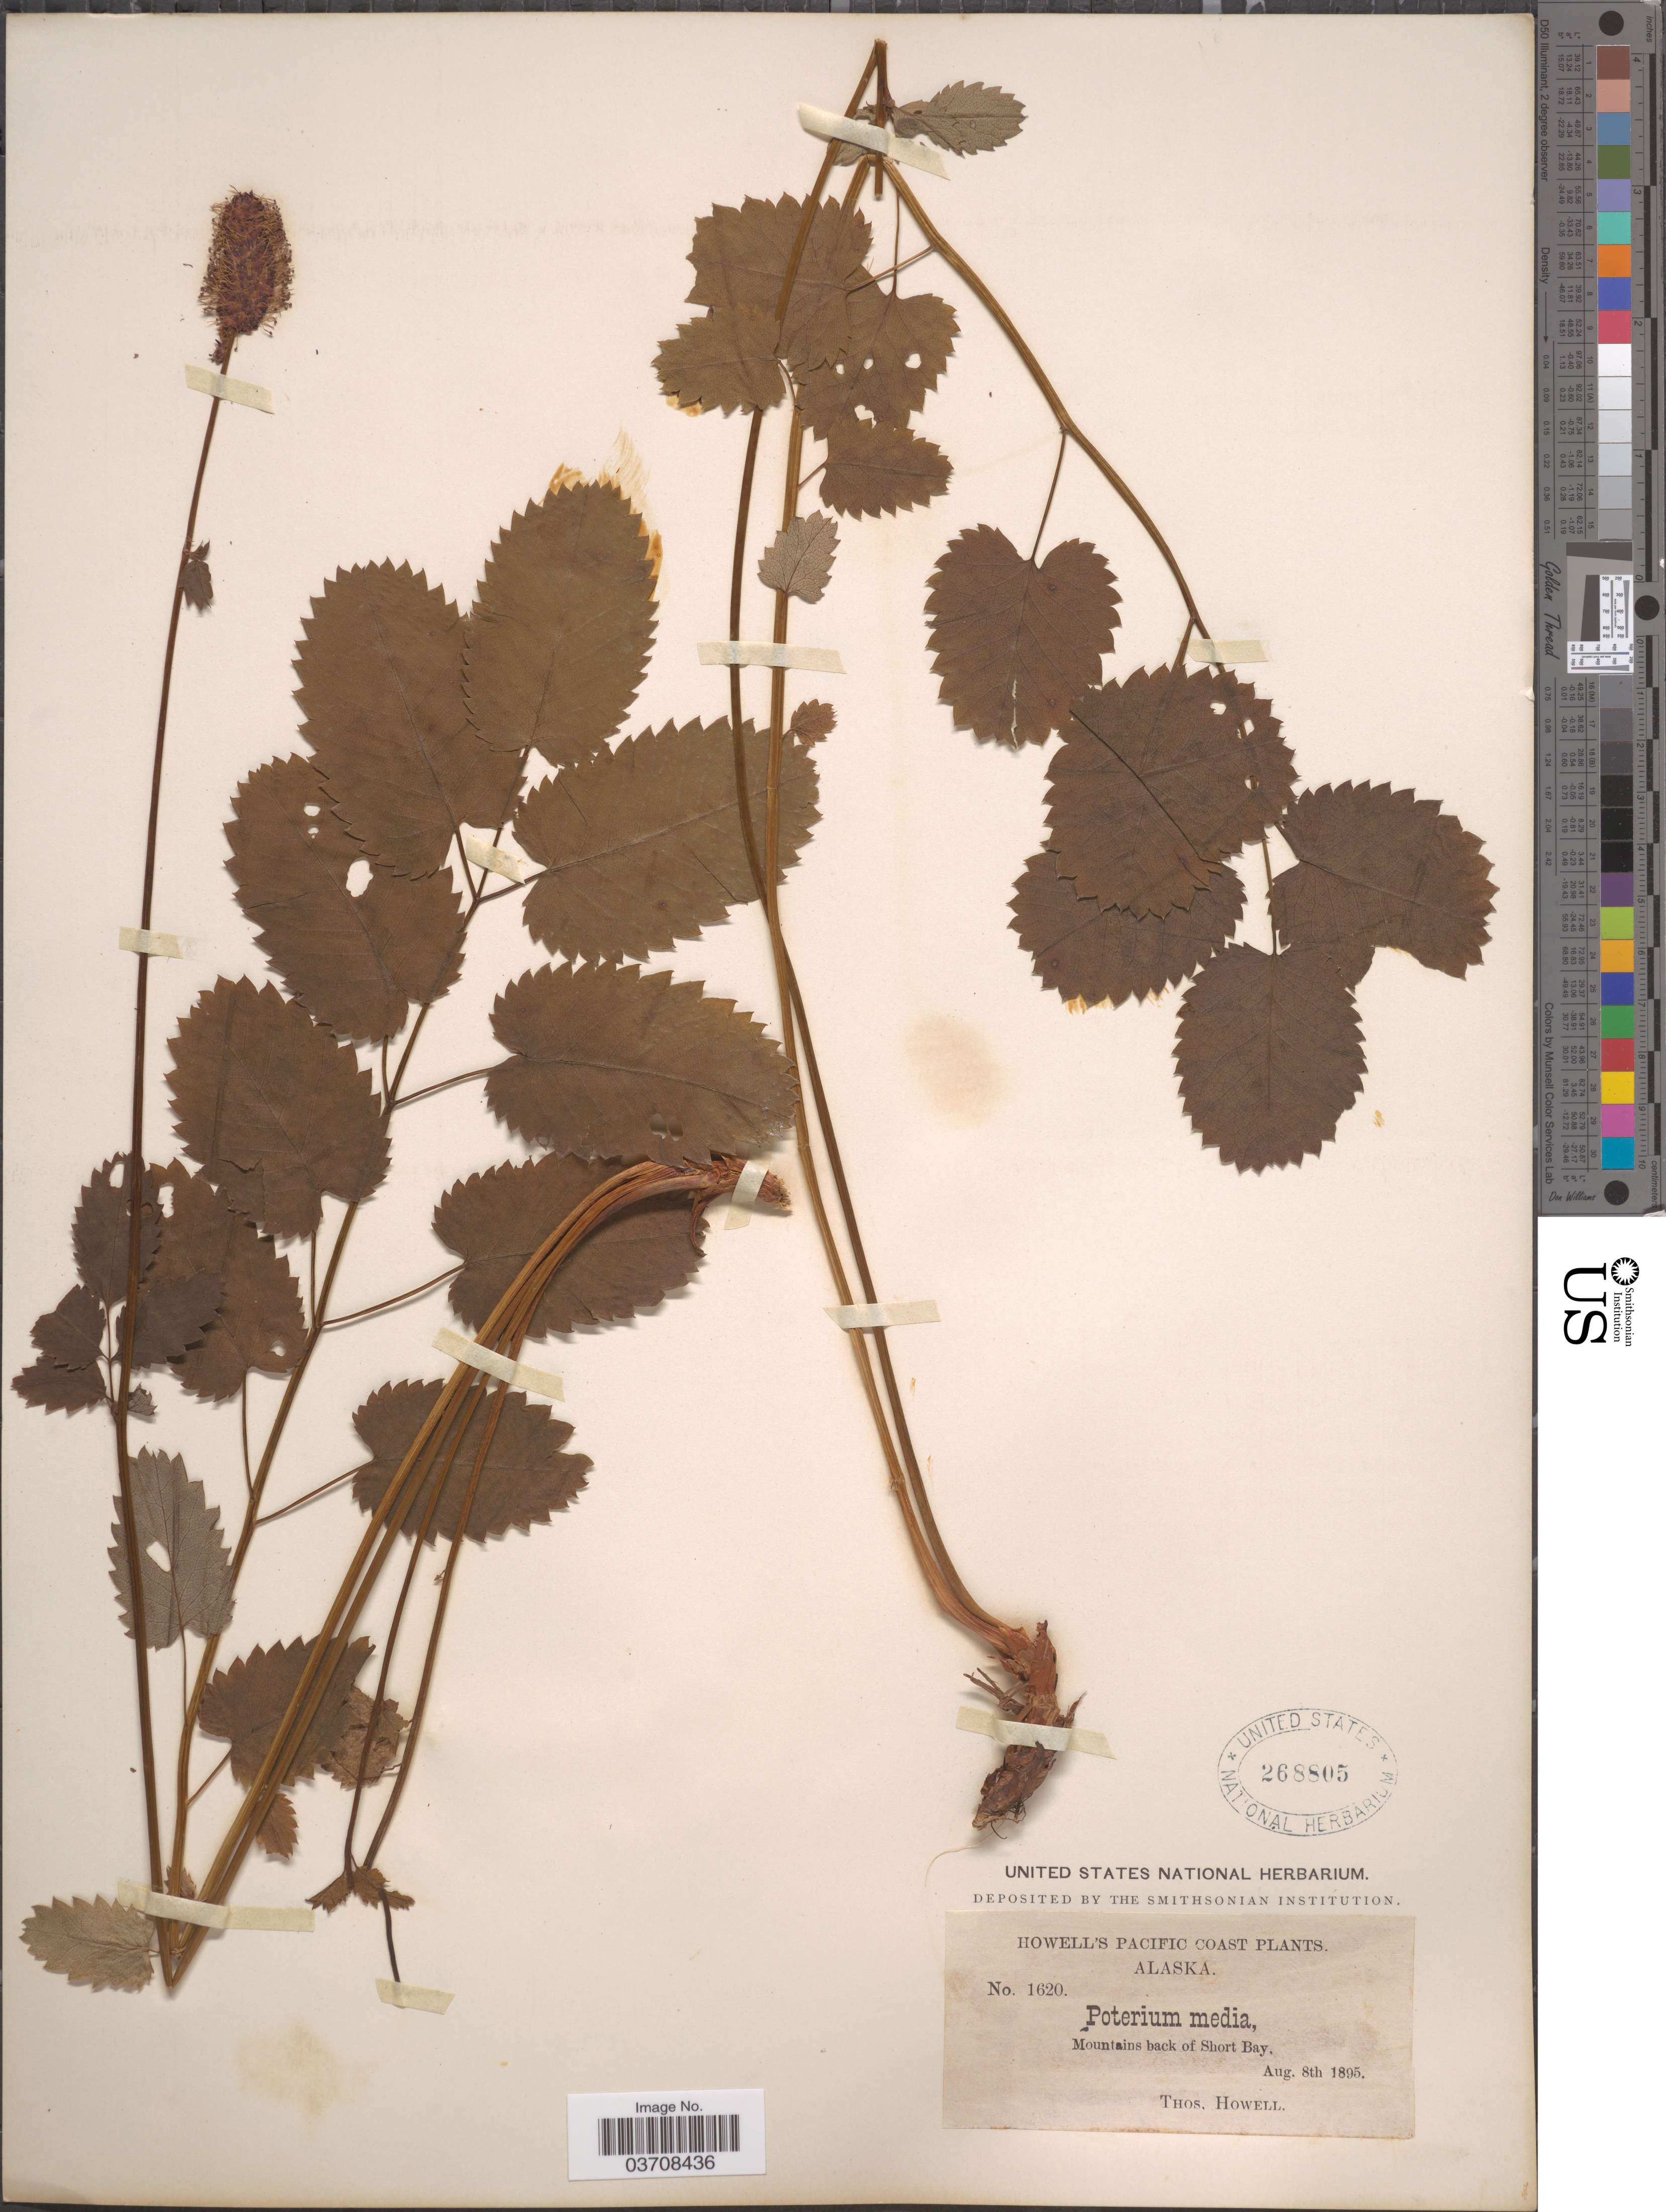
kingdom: Plantae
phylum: Tracheophyta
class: Magnoliopsida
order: Rosales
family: Rosaceae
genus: Sanguisorba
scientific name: Sanguisorba menziesii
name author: Rydb.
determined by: Strong, Mark T., (BOT), Smithsonian Institution - National Museum of Natural History (UNITED STATES)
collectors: T. Howell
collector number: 1620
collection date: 1895-08-08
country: United States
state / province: Alaska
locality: Pacific Coast. Mountains back of Short Bay.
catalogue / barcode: US 268805